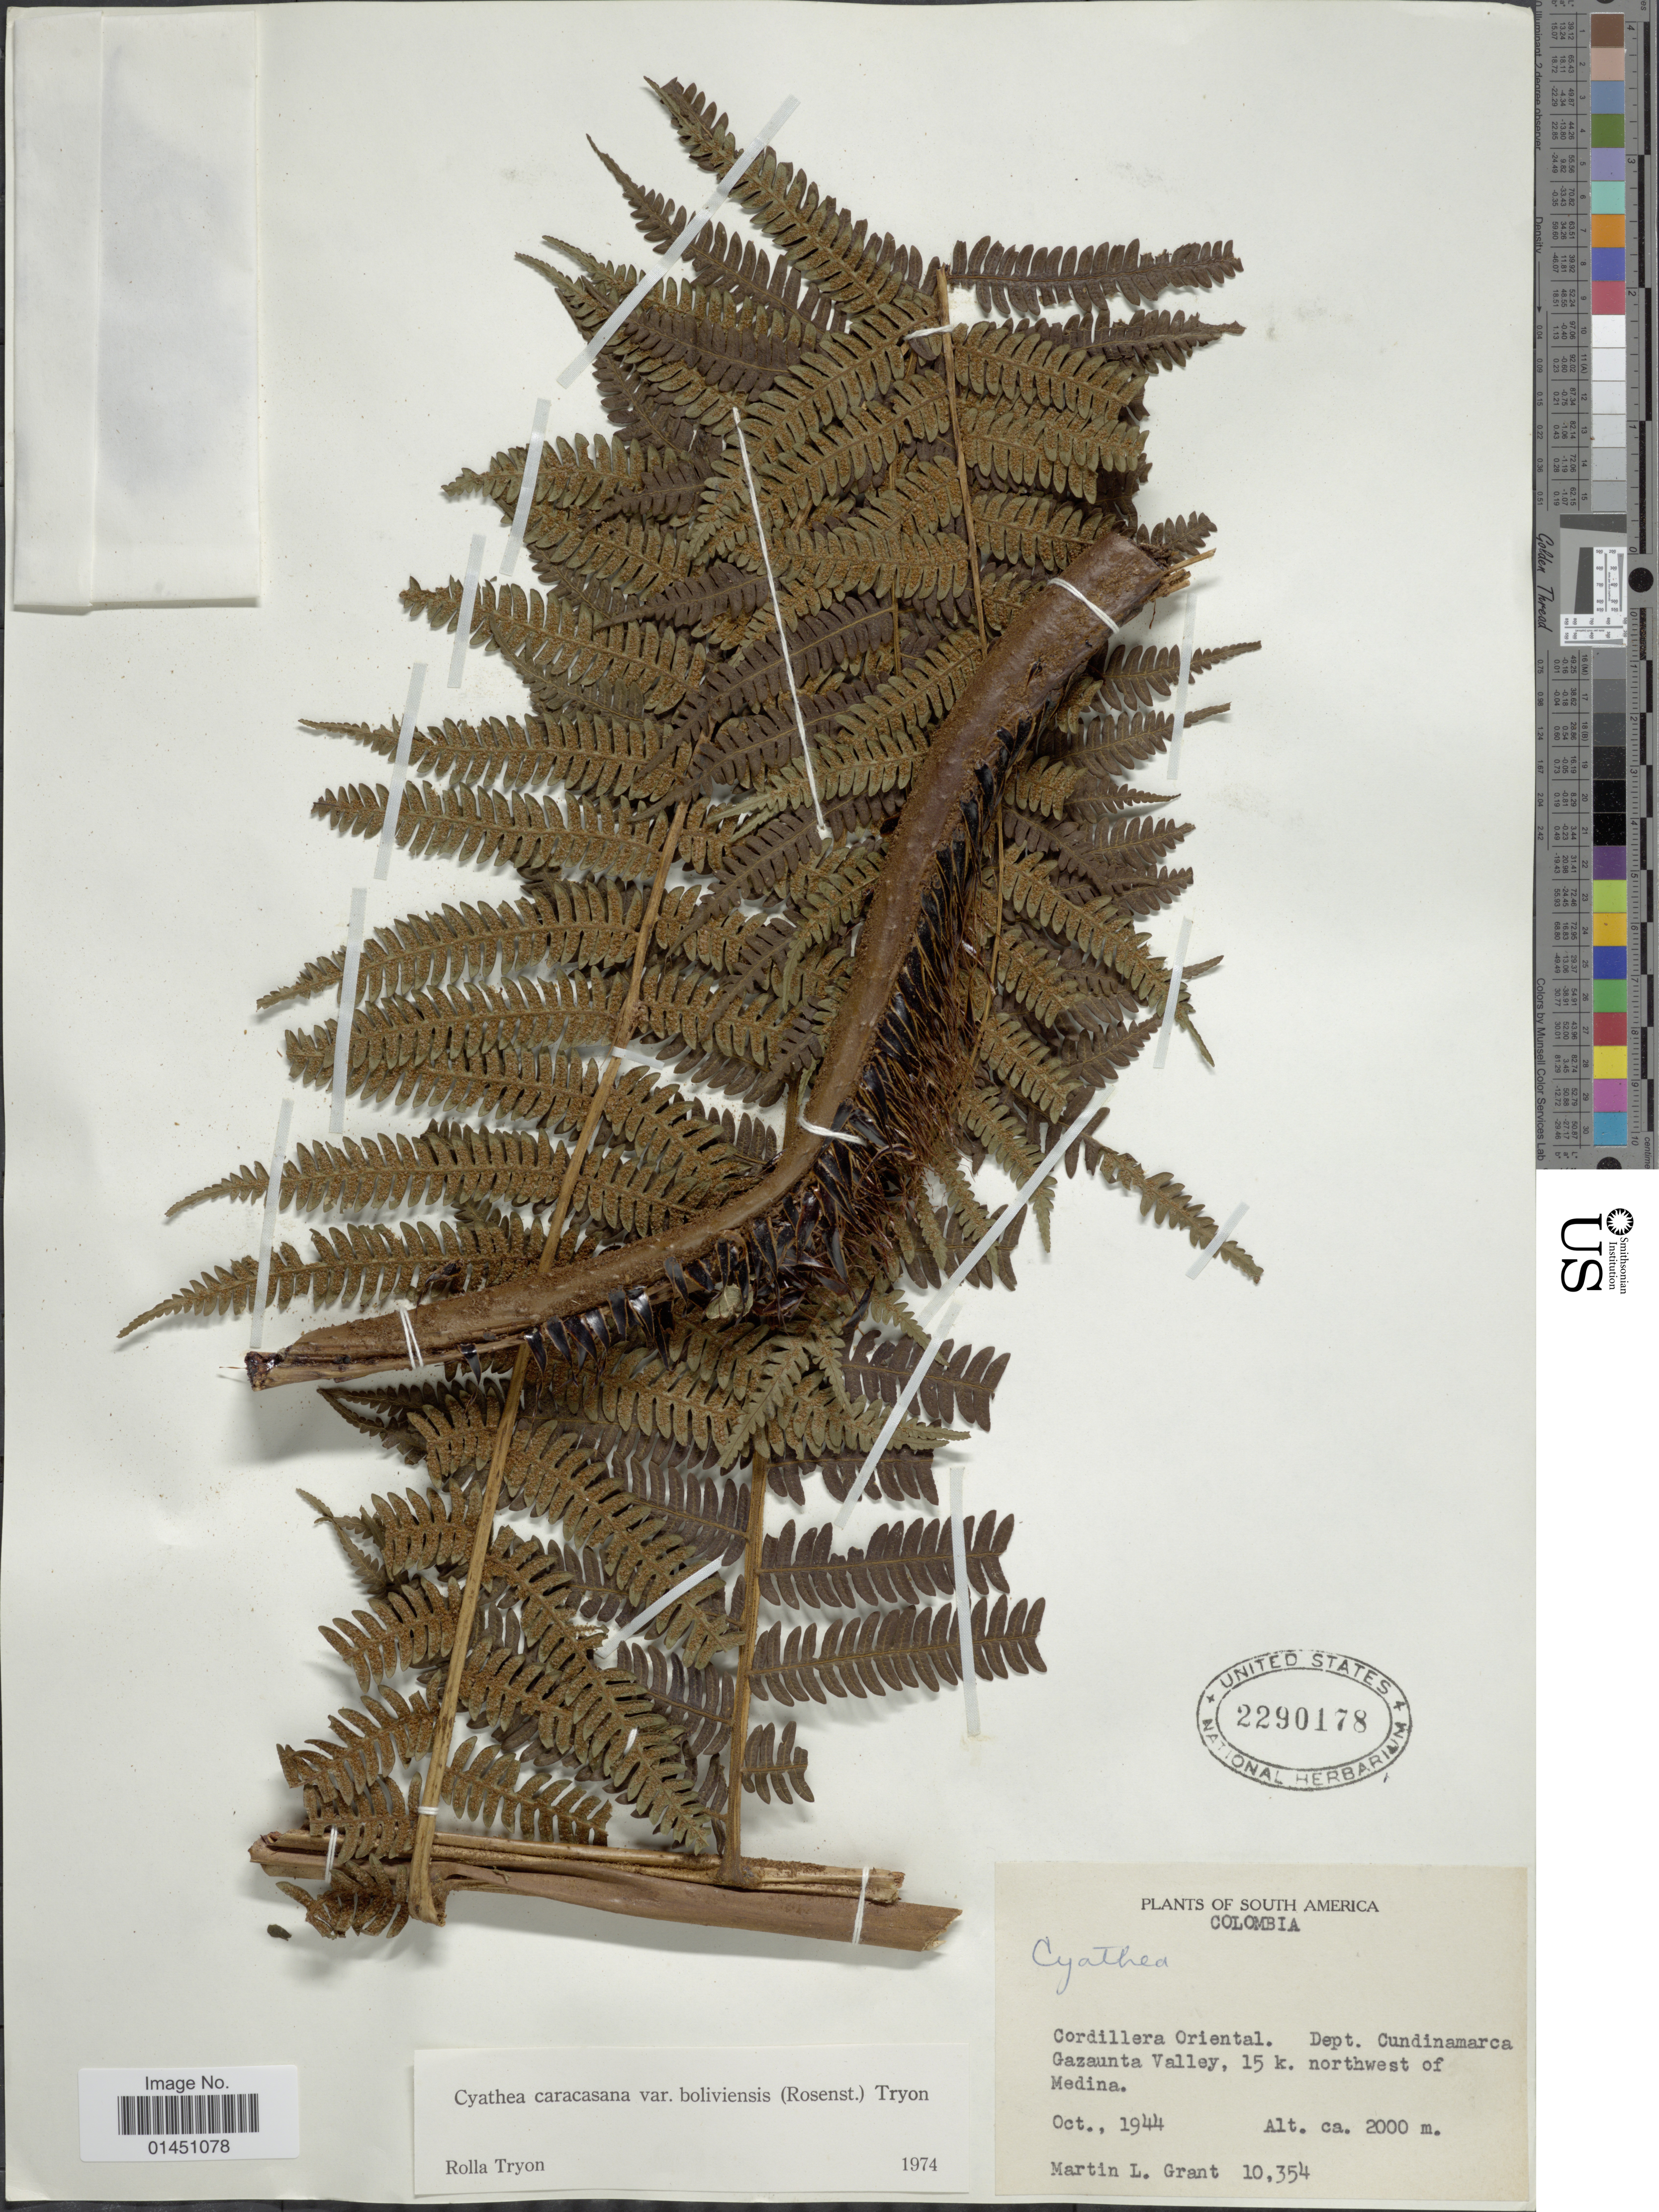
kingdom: Plantae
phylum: Tracheophyta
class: Polypodiopsida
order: Cyatheales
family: Cyatheaceae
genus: Cyathea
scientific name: Cyathea caracasana var. boliviensis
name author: (Rosenst.) R.M. Tryon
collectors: M. L. Grant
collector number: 10354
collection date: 1944-10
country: Colombia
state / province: Cundinamarca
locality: Cordillera Oriental, Gazaunta Valley, 15 k. northwest of Medina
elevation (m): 2000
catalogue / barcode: US 2290178